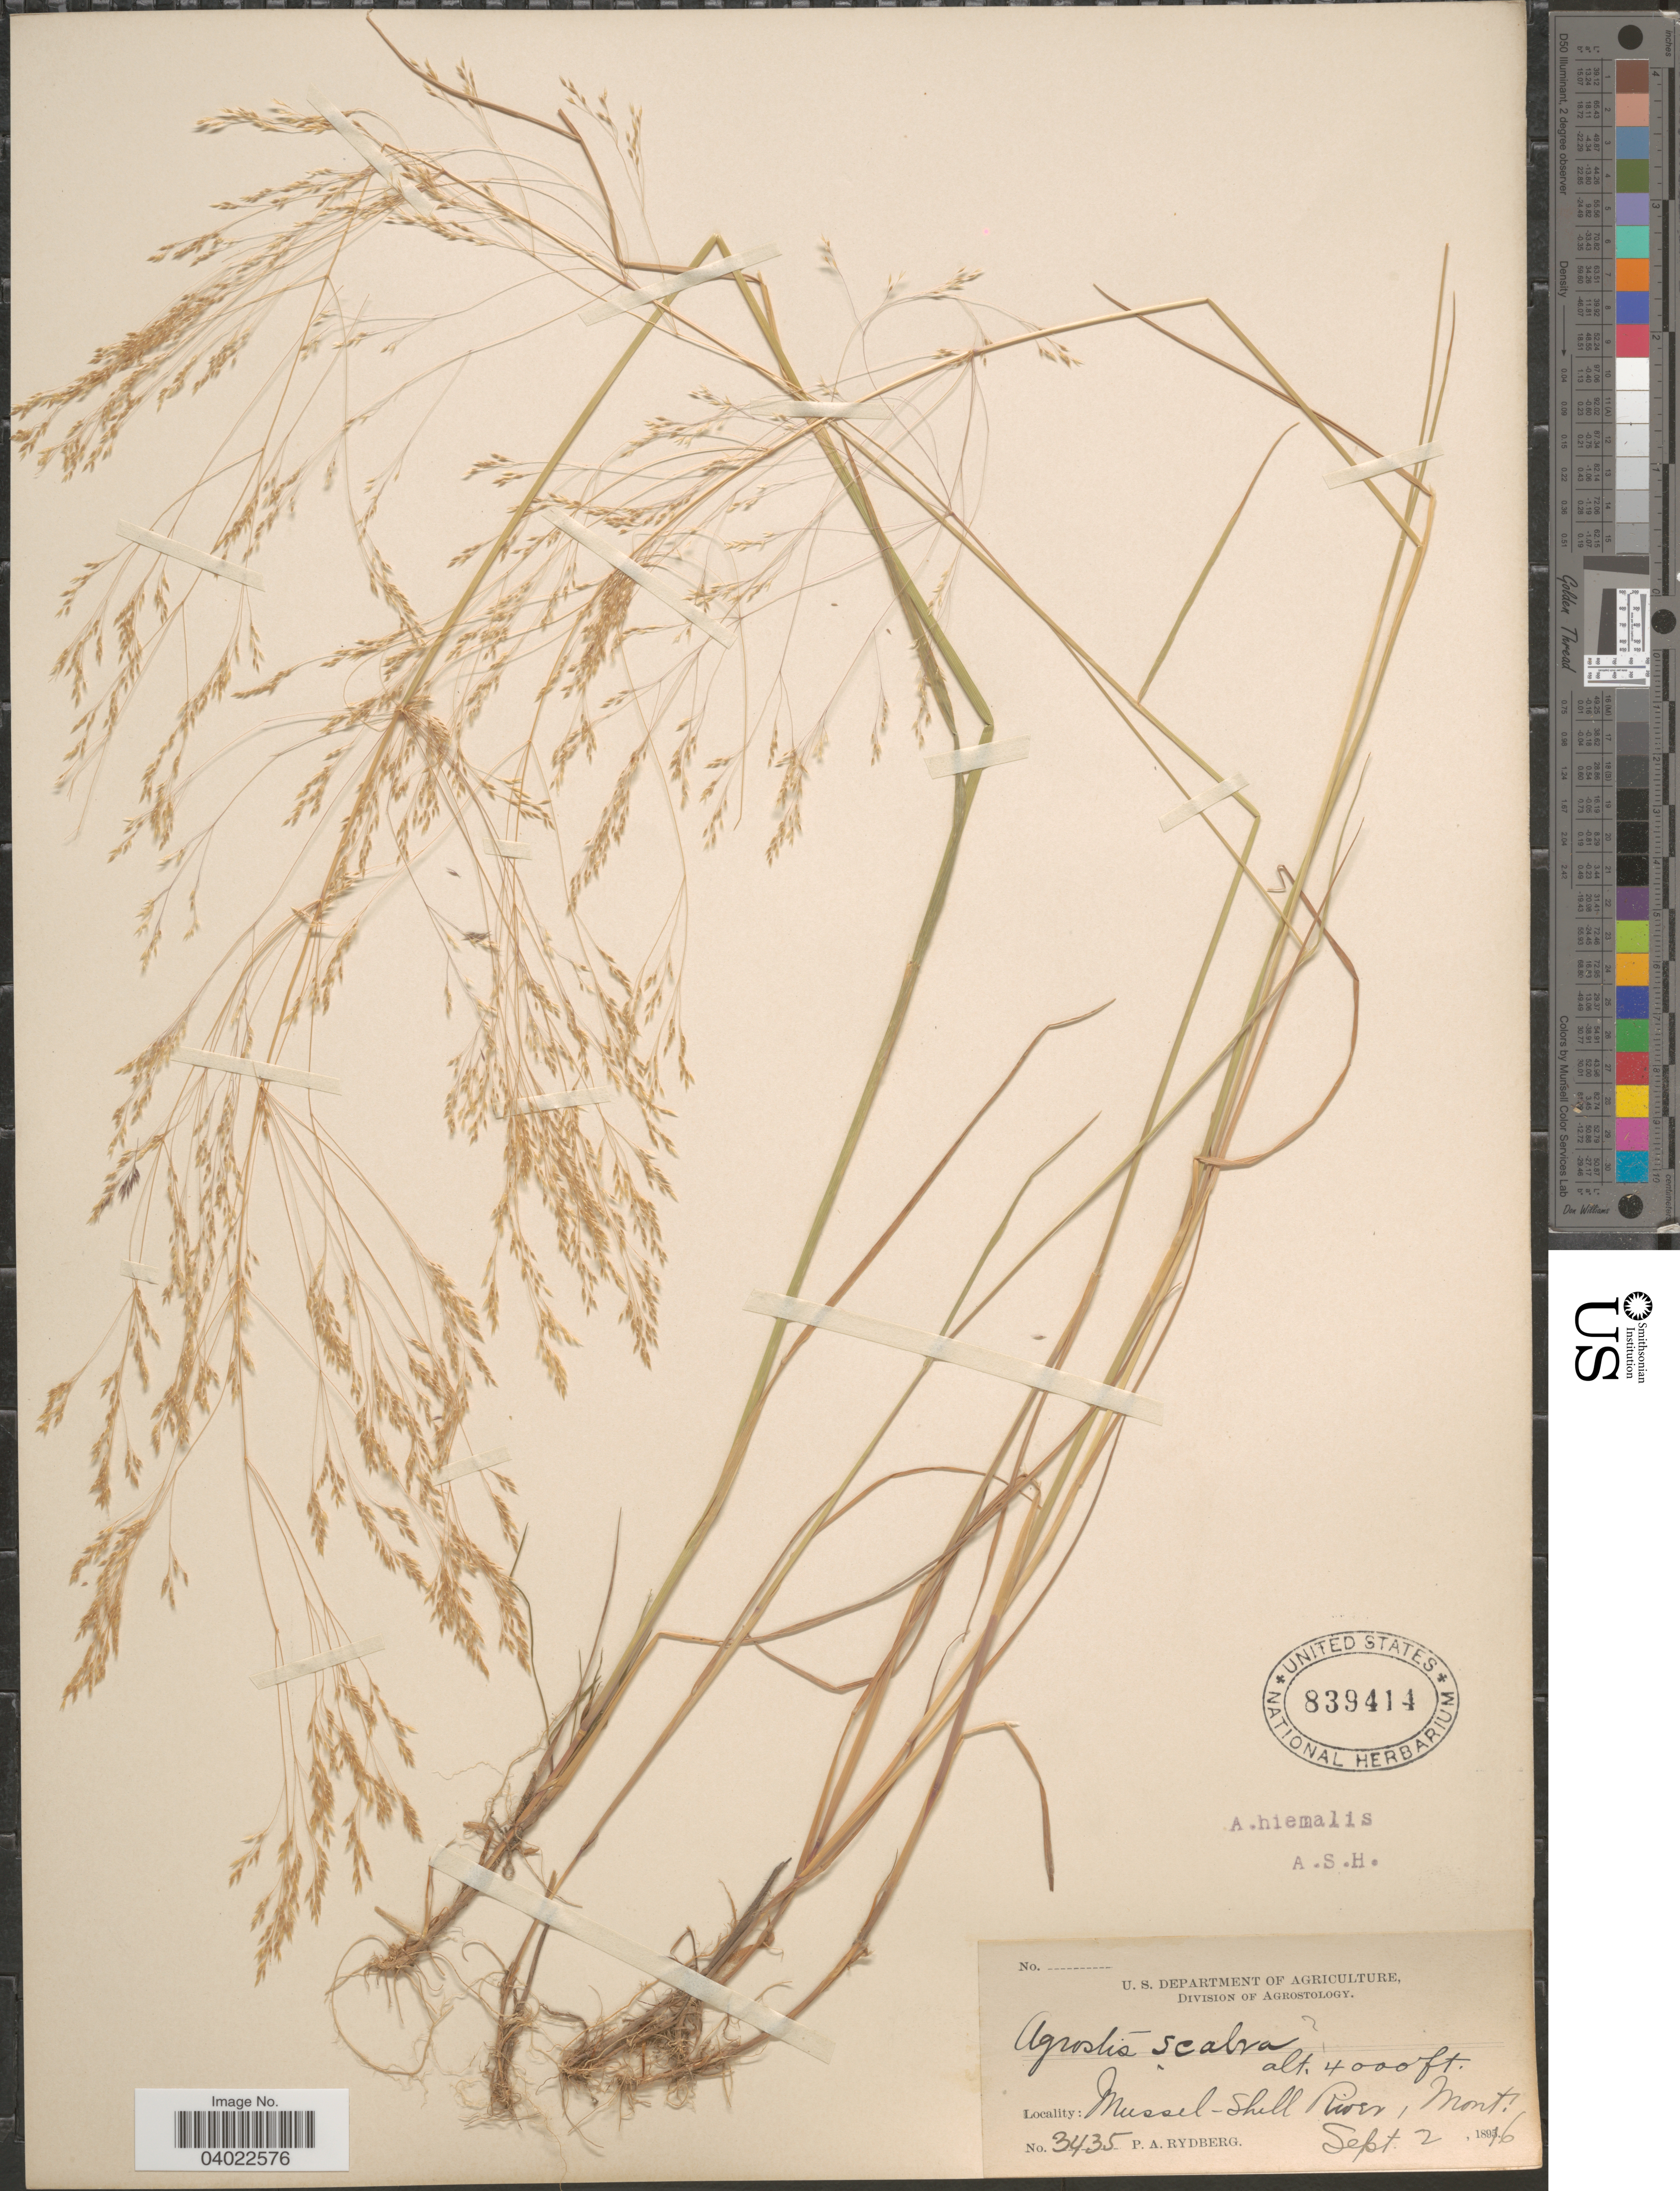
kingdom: Plantae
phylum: Tracheophyta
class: Liliopsida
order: Poales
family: Poaceae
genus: Agrostis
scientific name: Agrostis scabra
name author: Willd.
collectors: P. A. Rydberg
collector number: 3435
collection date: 1896-09-02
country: United States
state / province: Montana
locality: Mussel-Shill River.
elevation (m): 1219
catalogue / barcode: US 839414